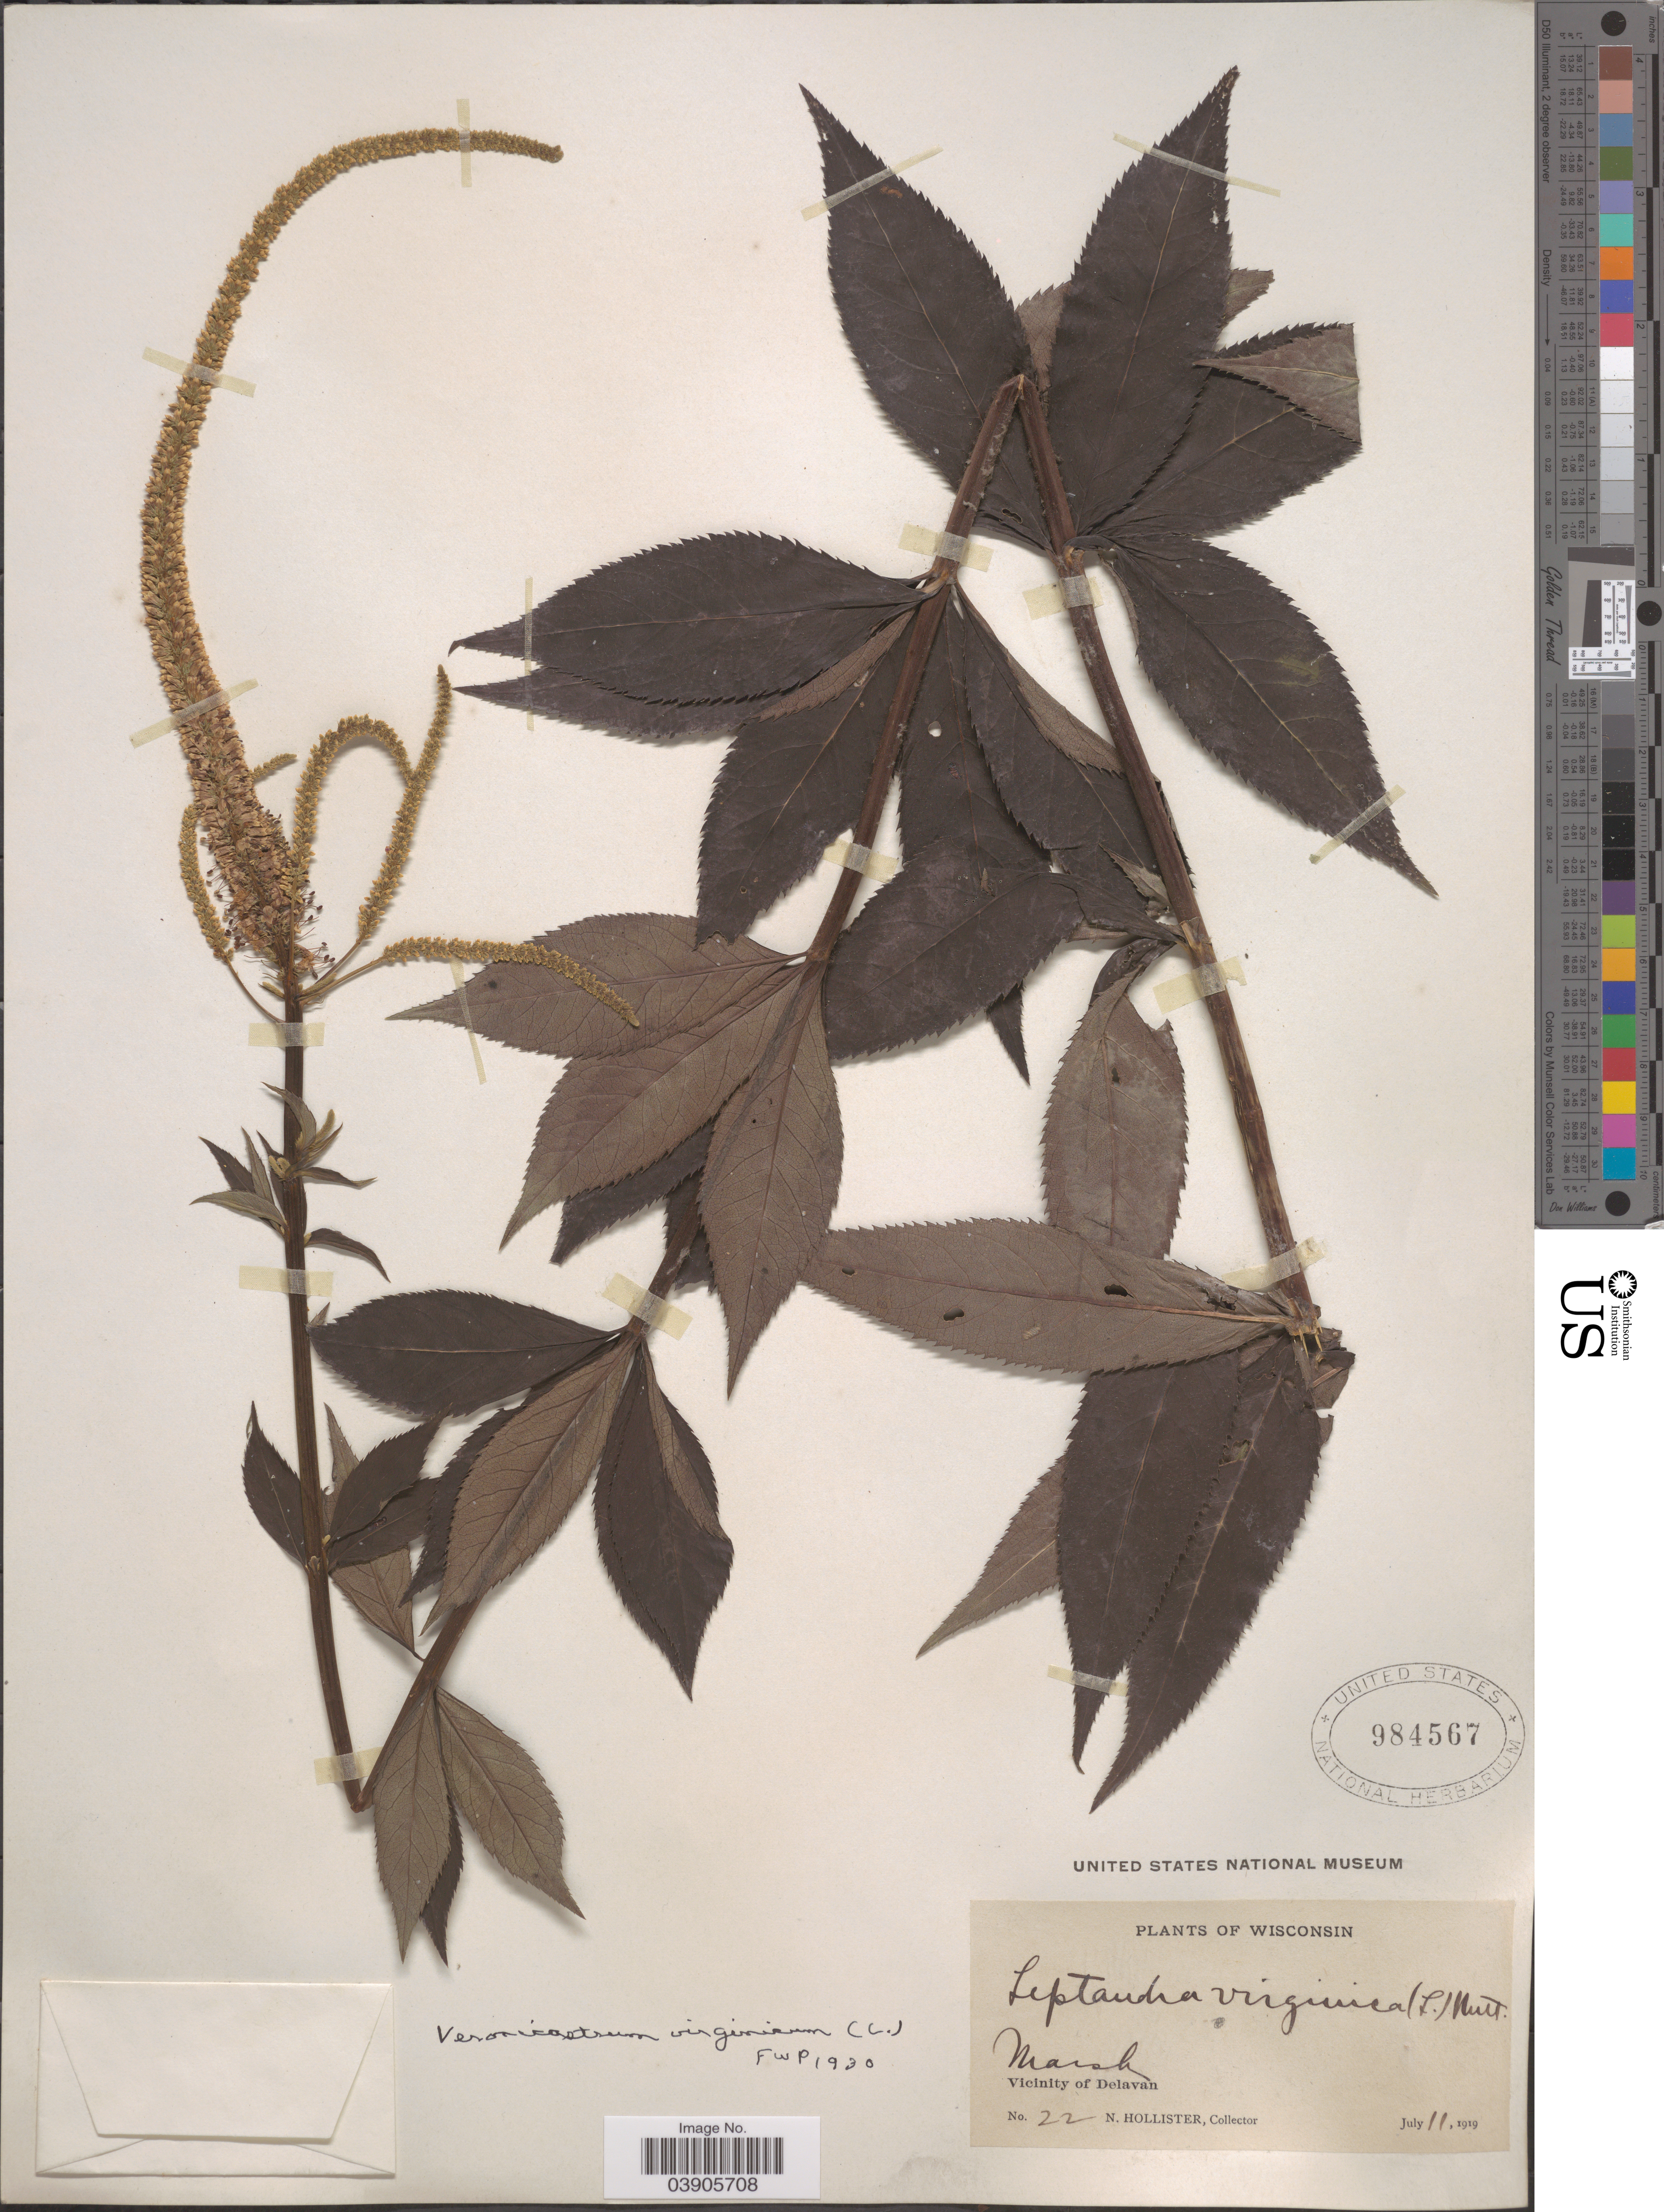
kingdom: Plantae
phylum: Tracheophyta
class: Magnoliopsida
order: Lamiales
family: Plantaginaceae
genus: Veronicastrum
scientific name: Veronicastrum virginicum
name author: (L.) Farw.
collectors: N. Hollister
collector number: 22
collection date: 1919-07-11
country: United States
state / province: Wisconsin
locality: Vicinity of Delavan.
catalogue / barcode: US 984567